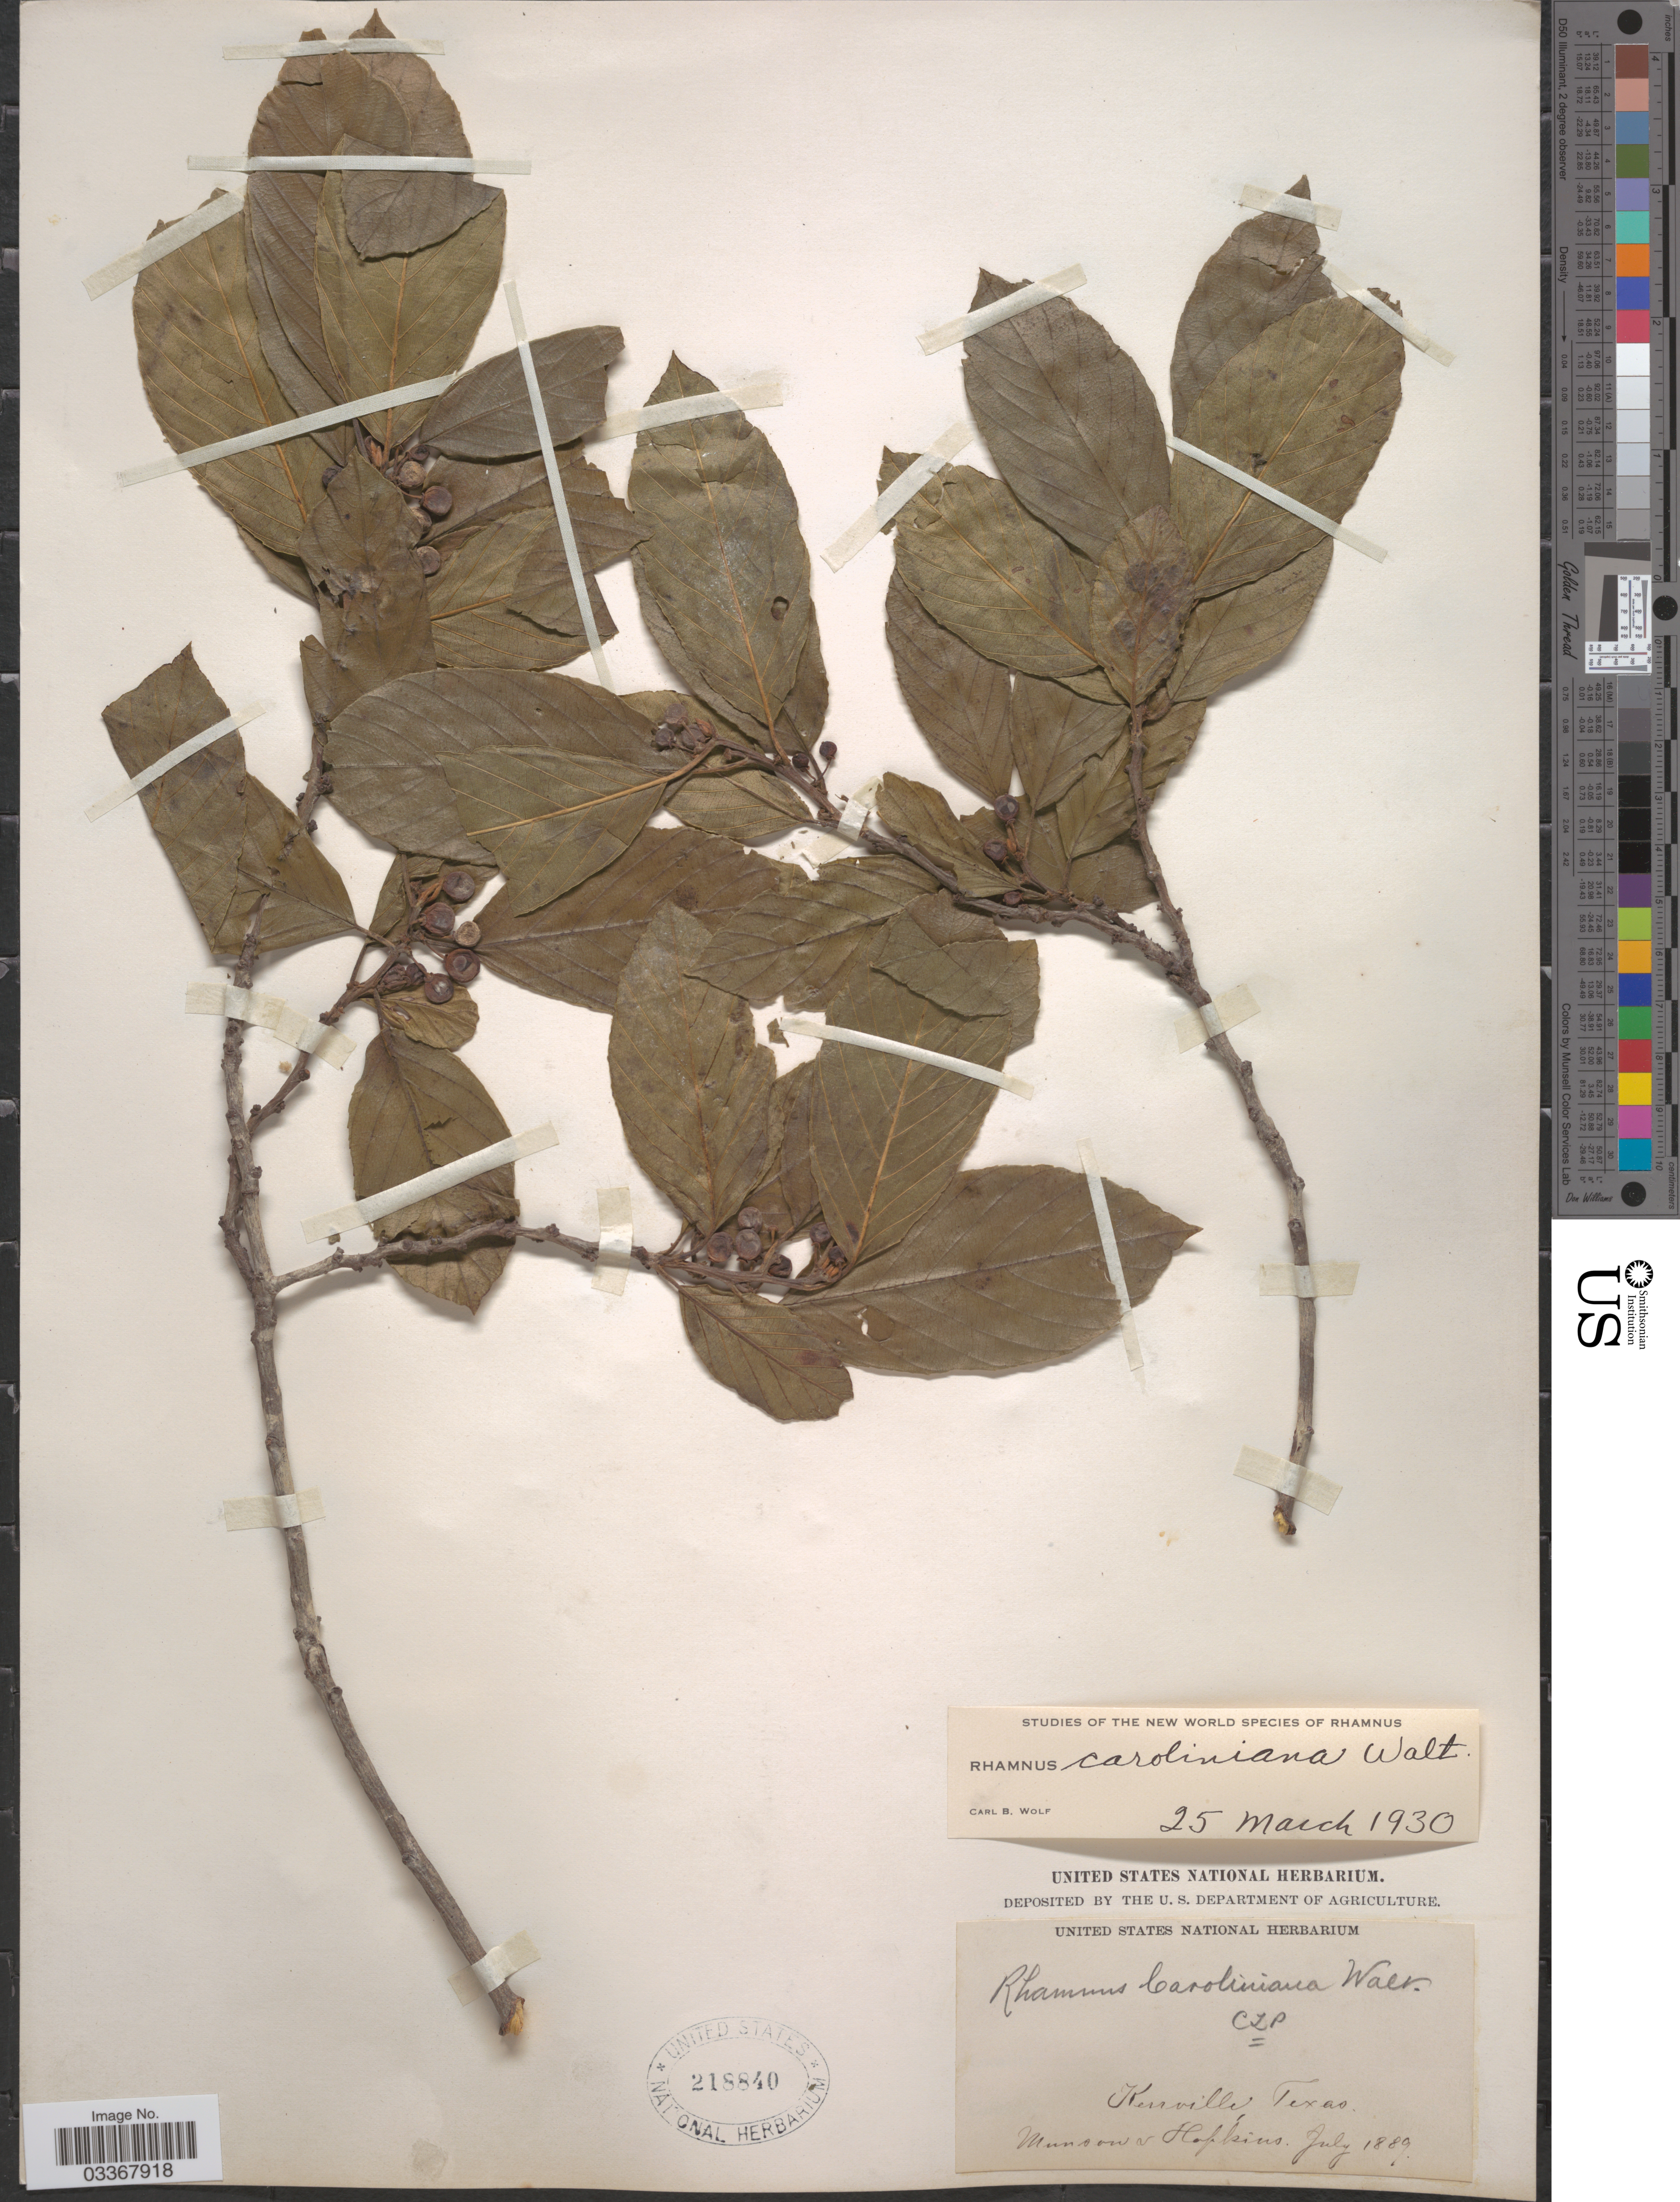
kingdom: Plantae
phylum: Tracheophyta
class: Magnoliopsida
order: Rosales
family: Rhamnaceae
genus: Frangula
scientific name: Frangula caroliniana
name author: (Walter) A. Gray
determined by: Strong, Mark T., (BOT), Smithsonian Institution - National Museum of Natural History (UNITED STATES)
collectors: -. Munson & -. Hopkins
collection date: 1889-07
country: United States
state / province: Texas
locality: Kerrville.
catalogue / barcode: US 218840